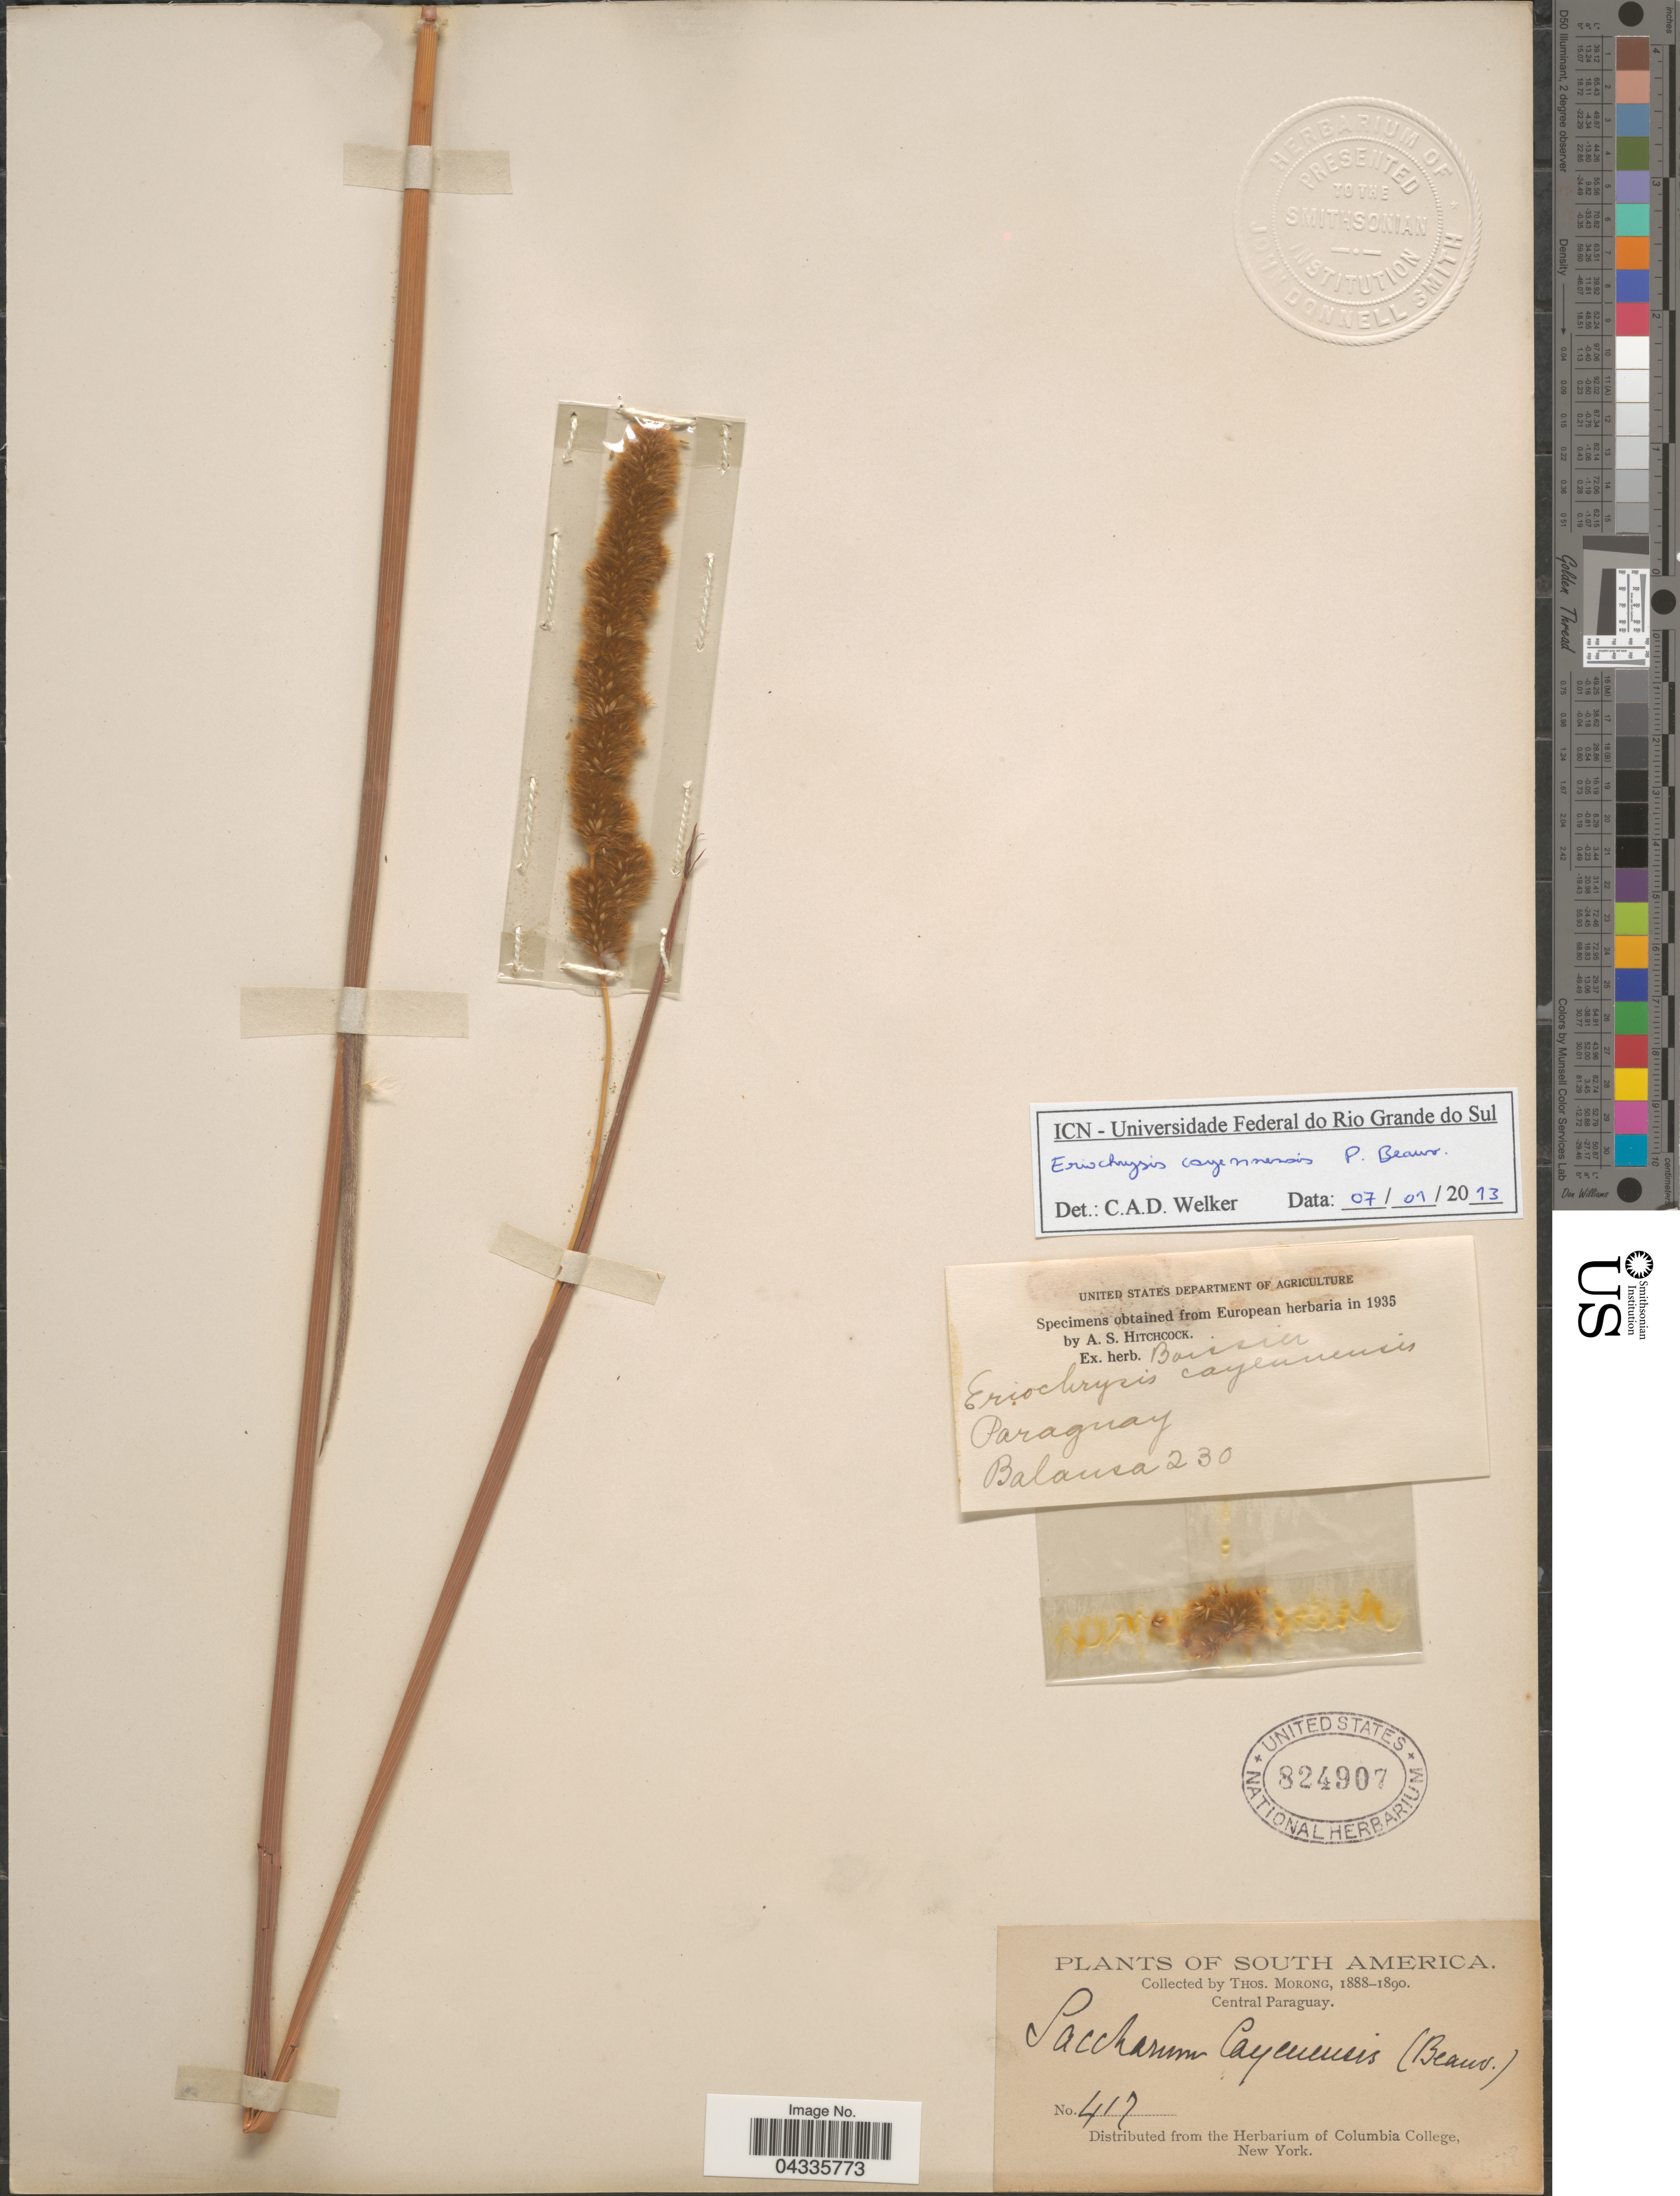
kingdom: Plantae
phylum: Tracheophyta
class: Liliopsida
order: Poales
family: Poaceae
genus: Eriochrysis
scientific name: Eriochrysis cayennensis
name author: P. Beauv.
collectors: ex herb. T. Morong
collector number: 417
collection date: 1888/1890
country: Paraguay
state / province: Central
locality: Central Paraguay.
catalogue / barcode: US 824907